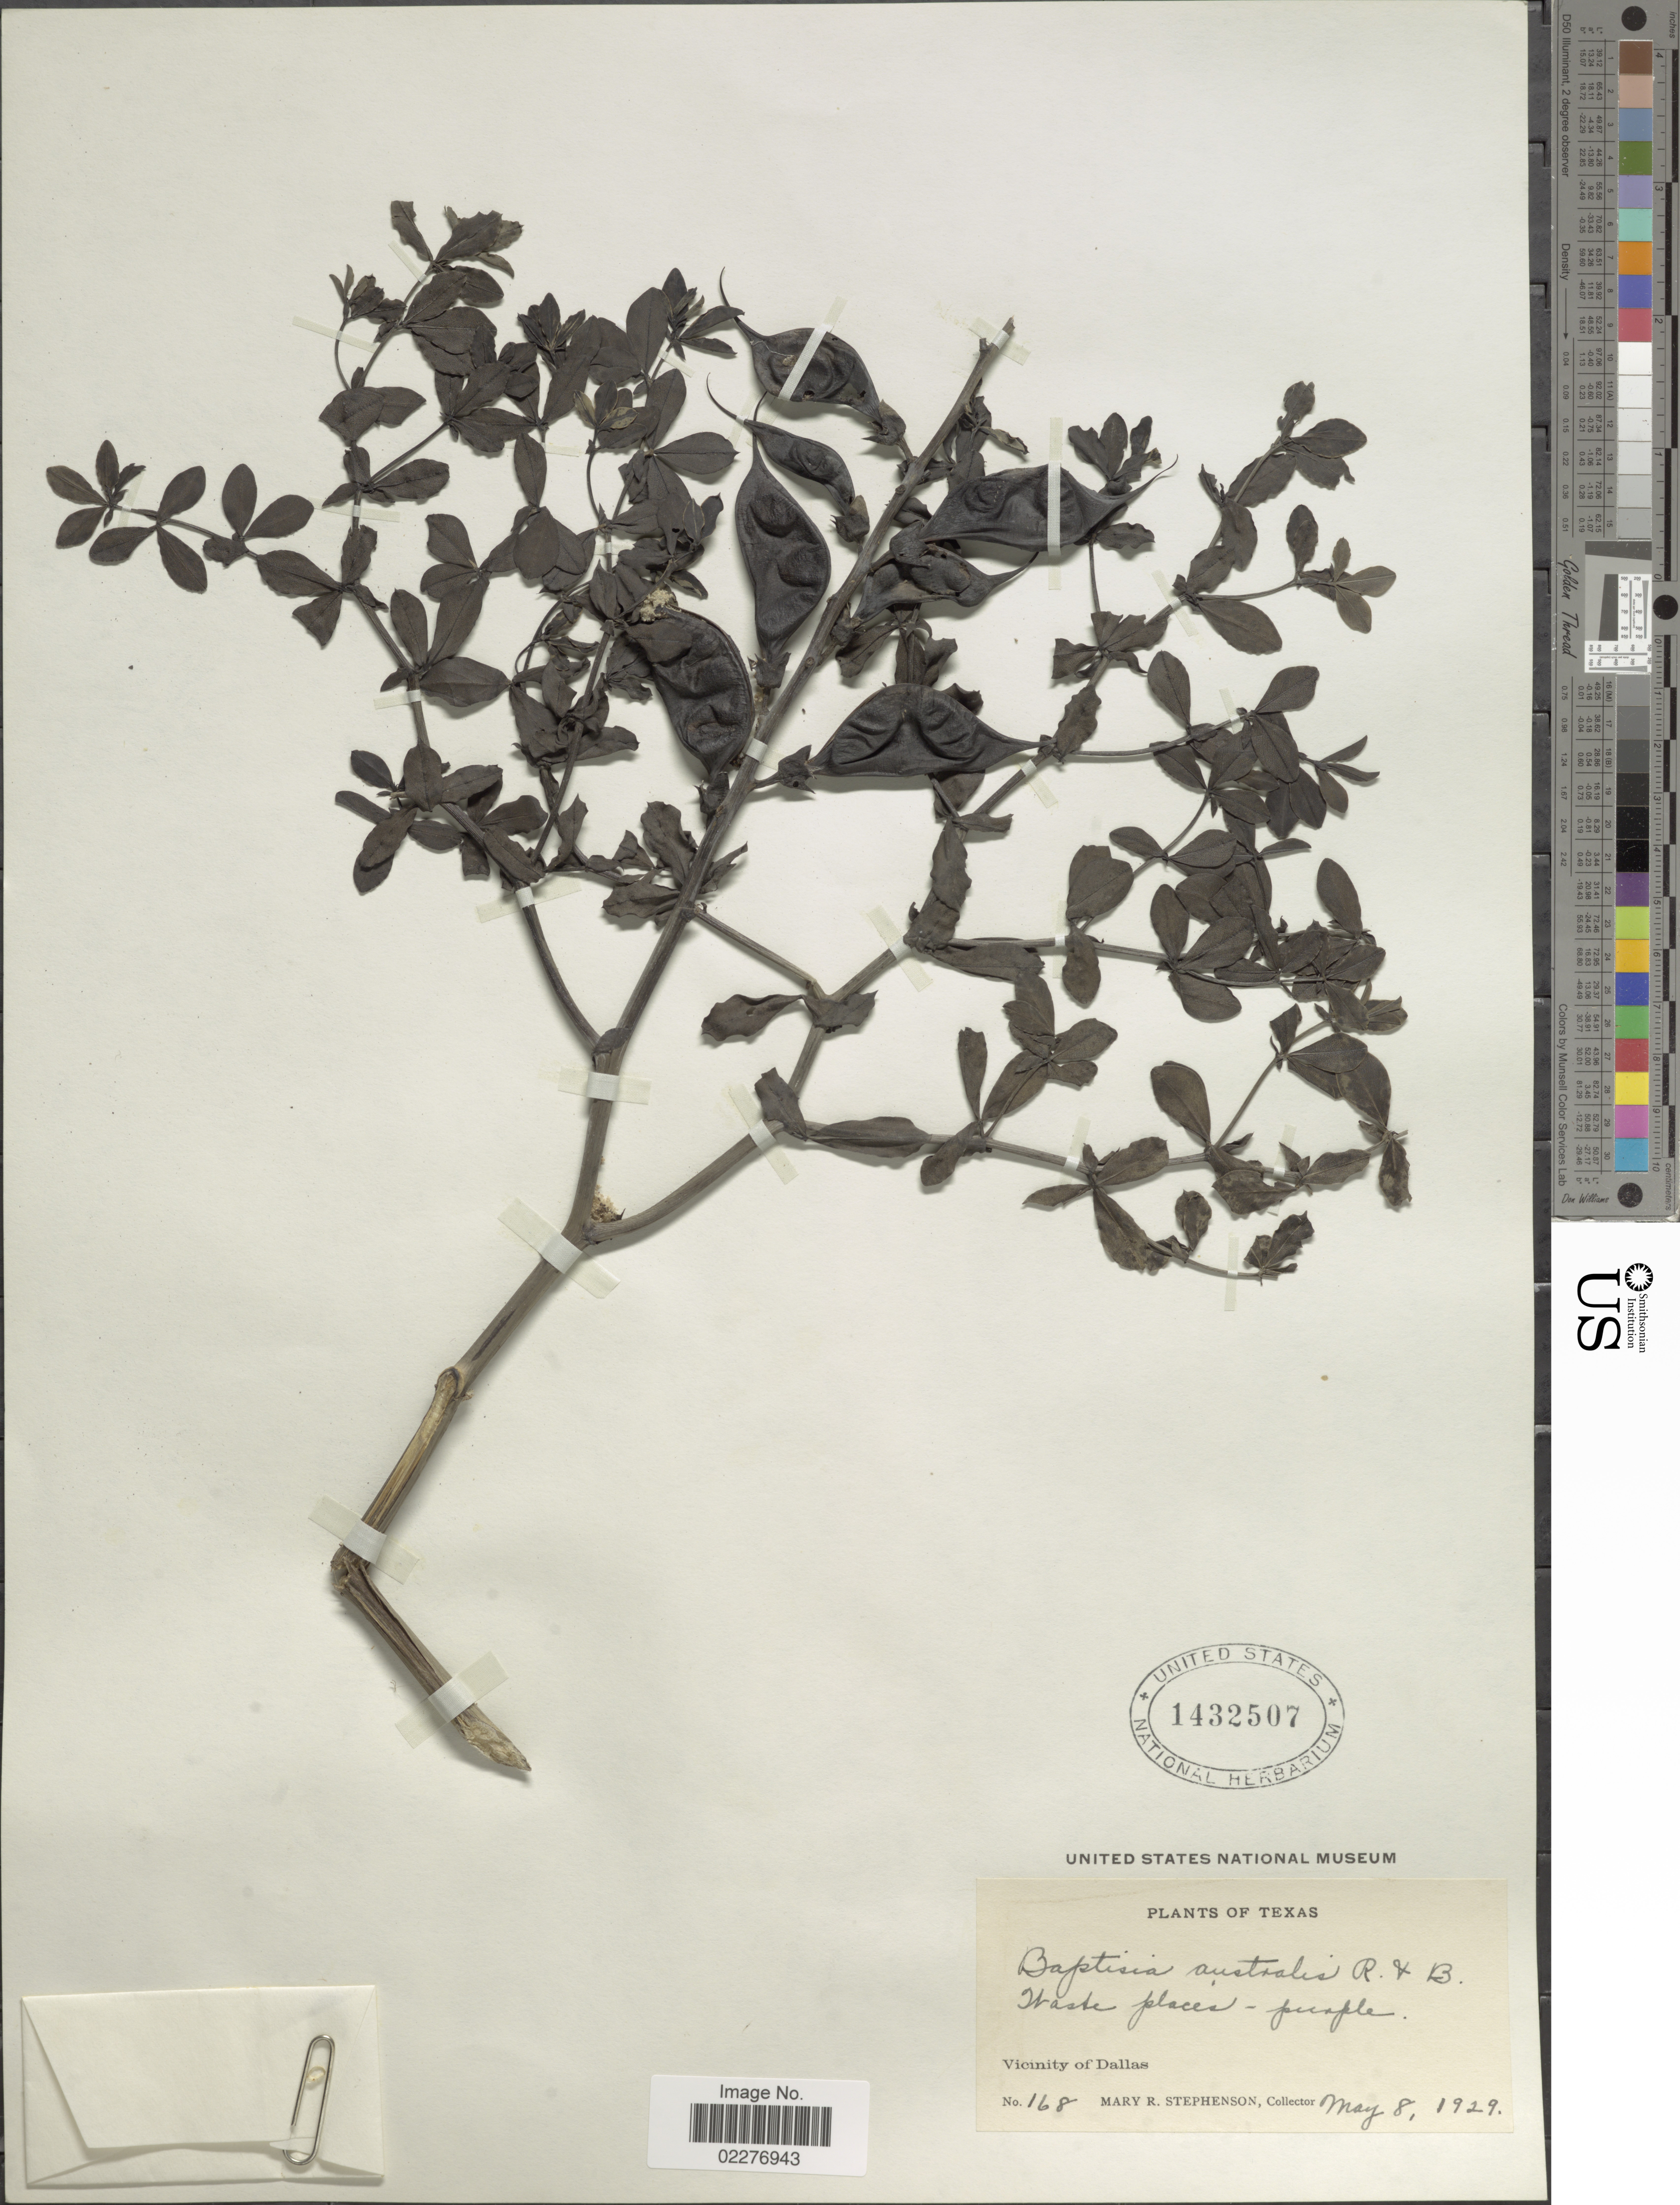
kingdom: Plantae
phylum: Tracheophyta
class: Magnoliopsida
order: Fabales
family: Fabaceae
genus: Baptisia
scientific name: Baptisia minor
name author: Lehm.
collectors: M. Stephenson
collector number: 168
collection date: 1929-05-08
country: United States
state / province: Texas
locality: Vicinity of Dallas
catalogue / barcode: US 1432507